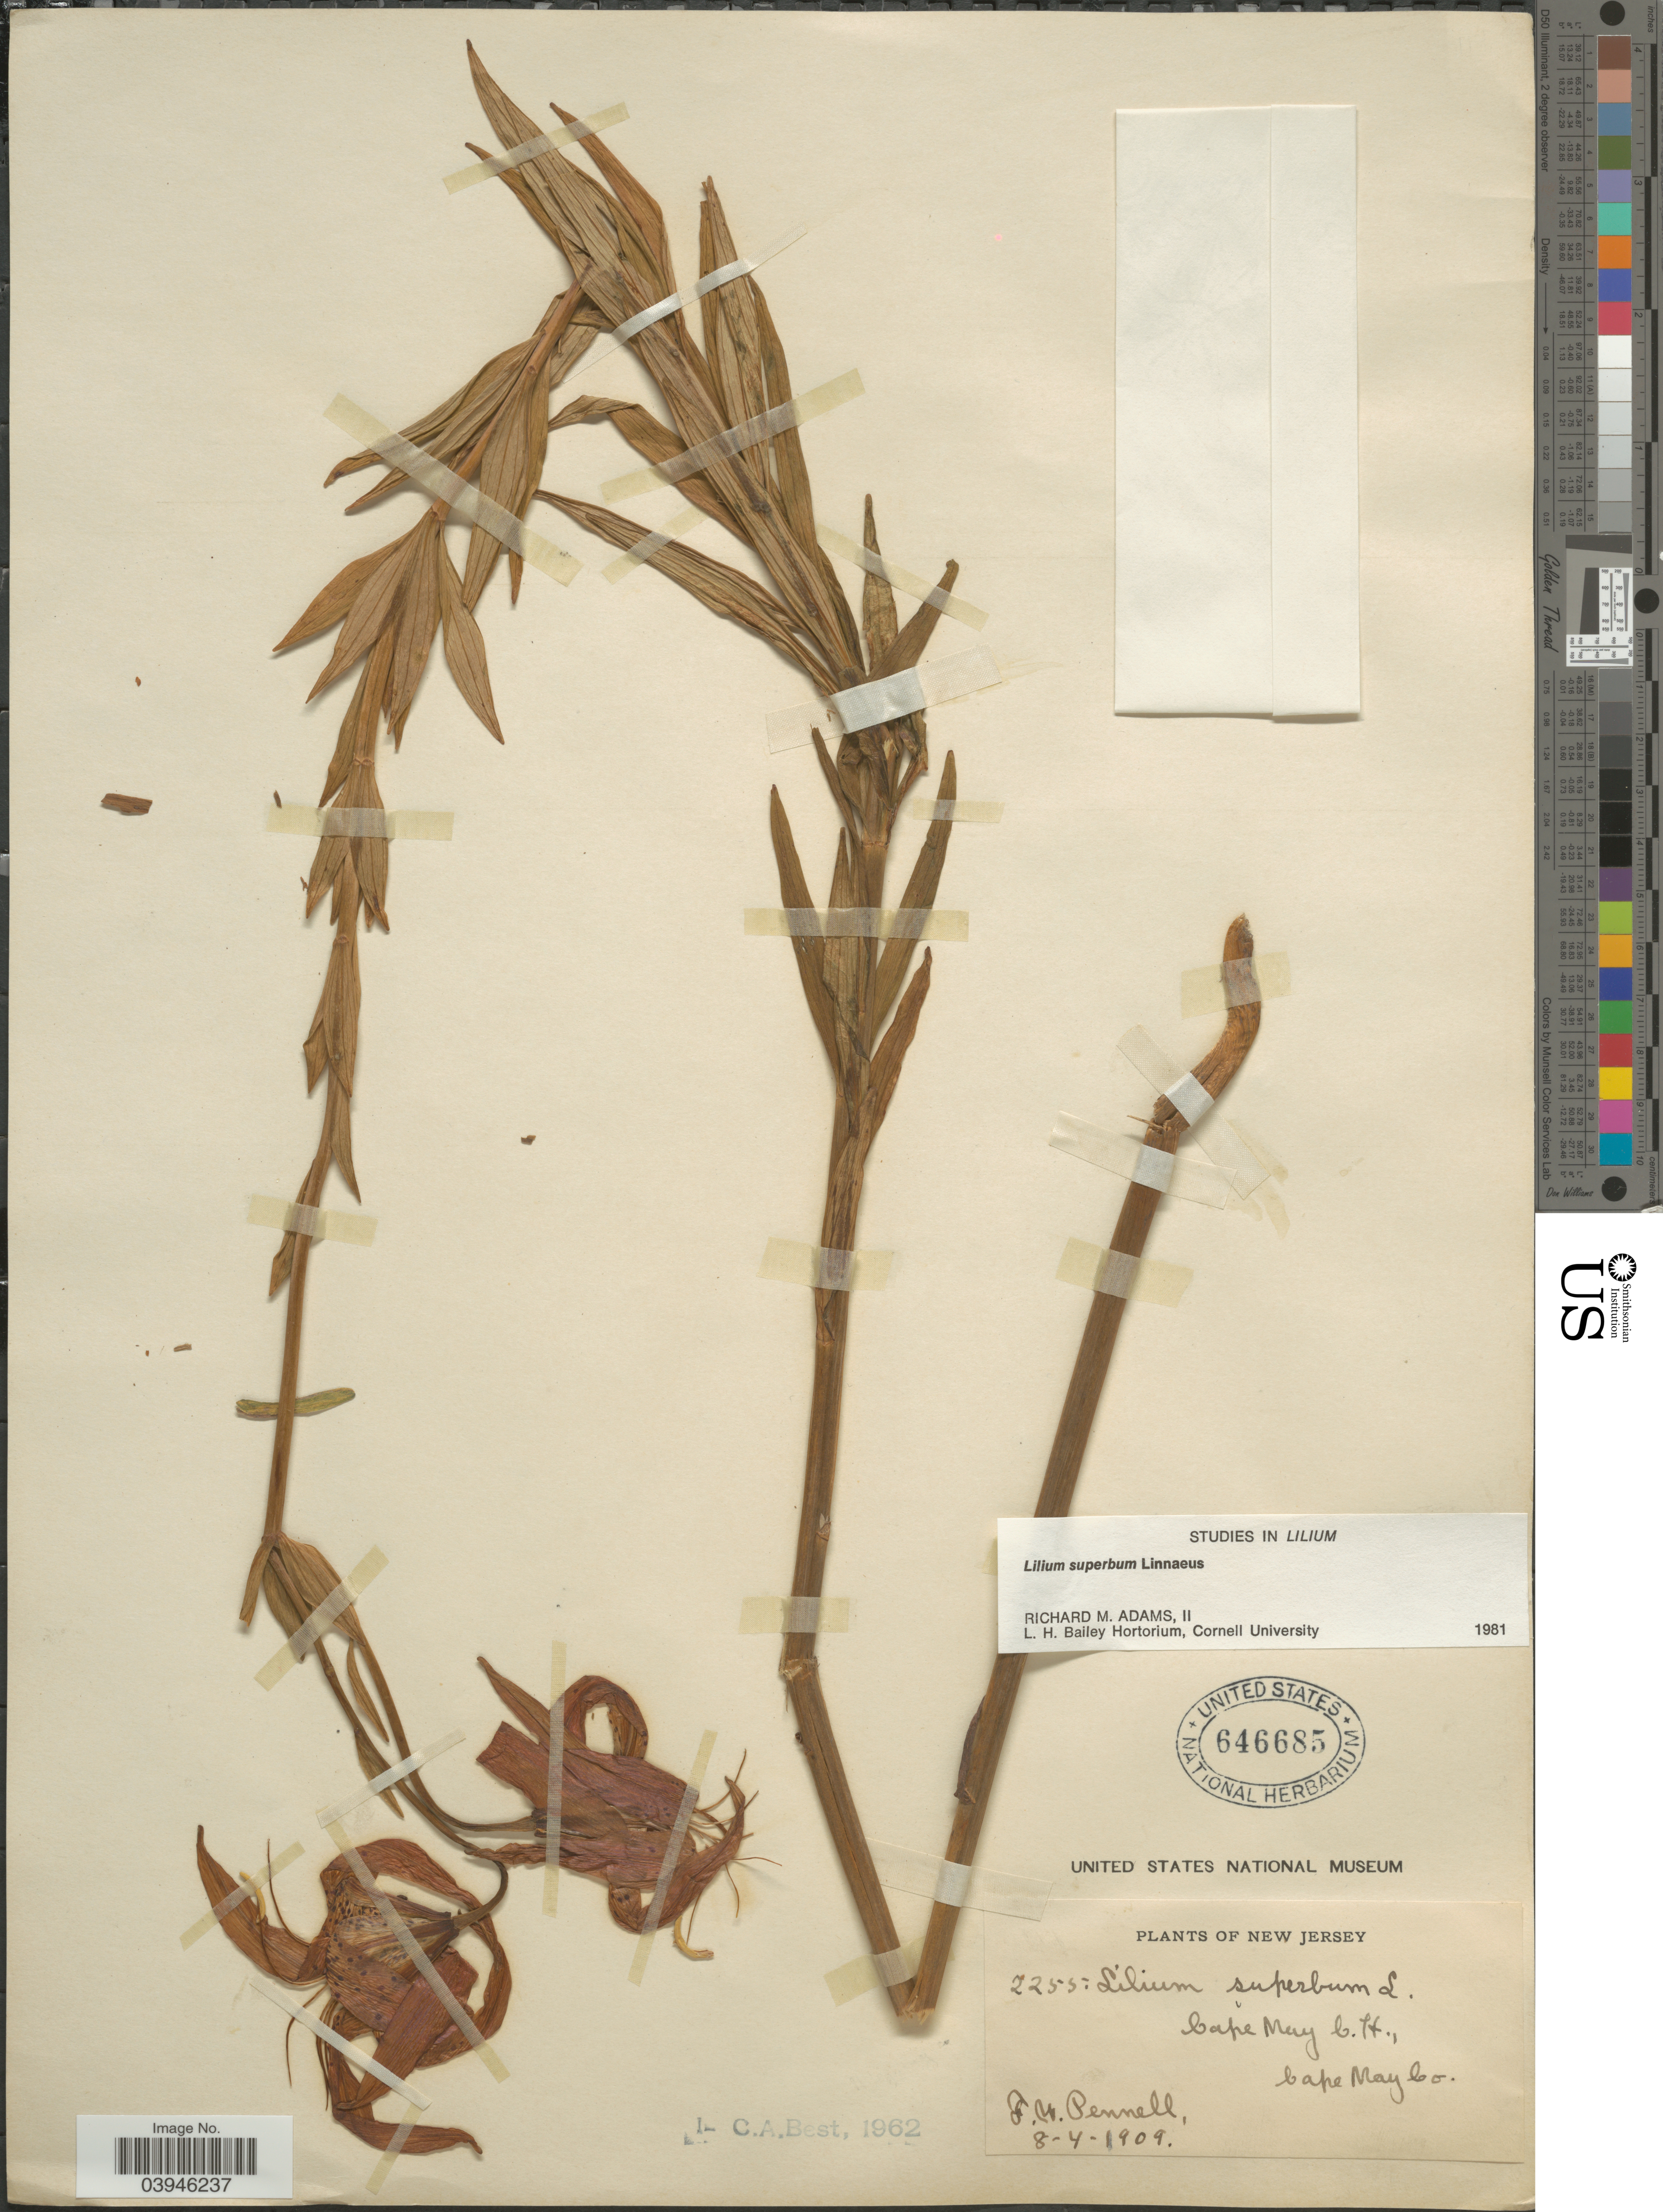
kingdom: Plantae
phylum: Tracheophyta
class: Liliopsida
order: Liliales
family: Liliaceae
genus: Lilium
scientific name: Lilium superbum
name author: L.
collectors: F. W. Pennell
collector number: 2255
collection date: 1909-08-04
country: United States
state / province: New Jersey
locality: Cape May C.H., Cape May Co.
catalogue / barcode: US 646685